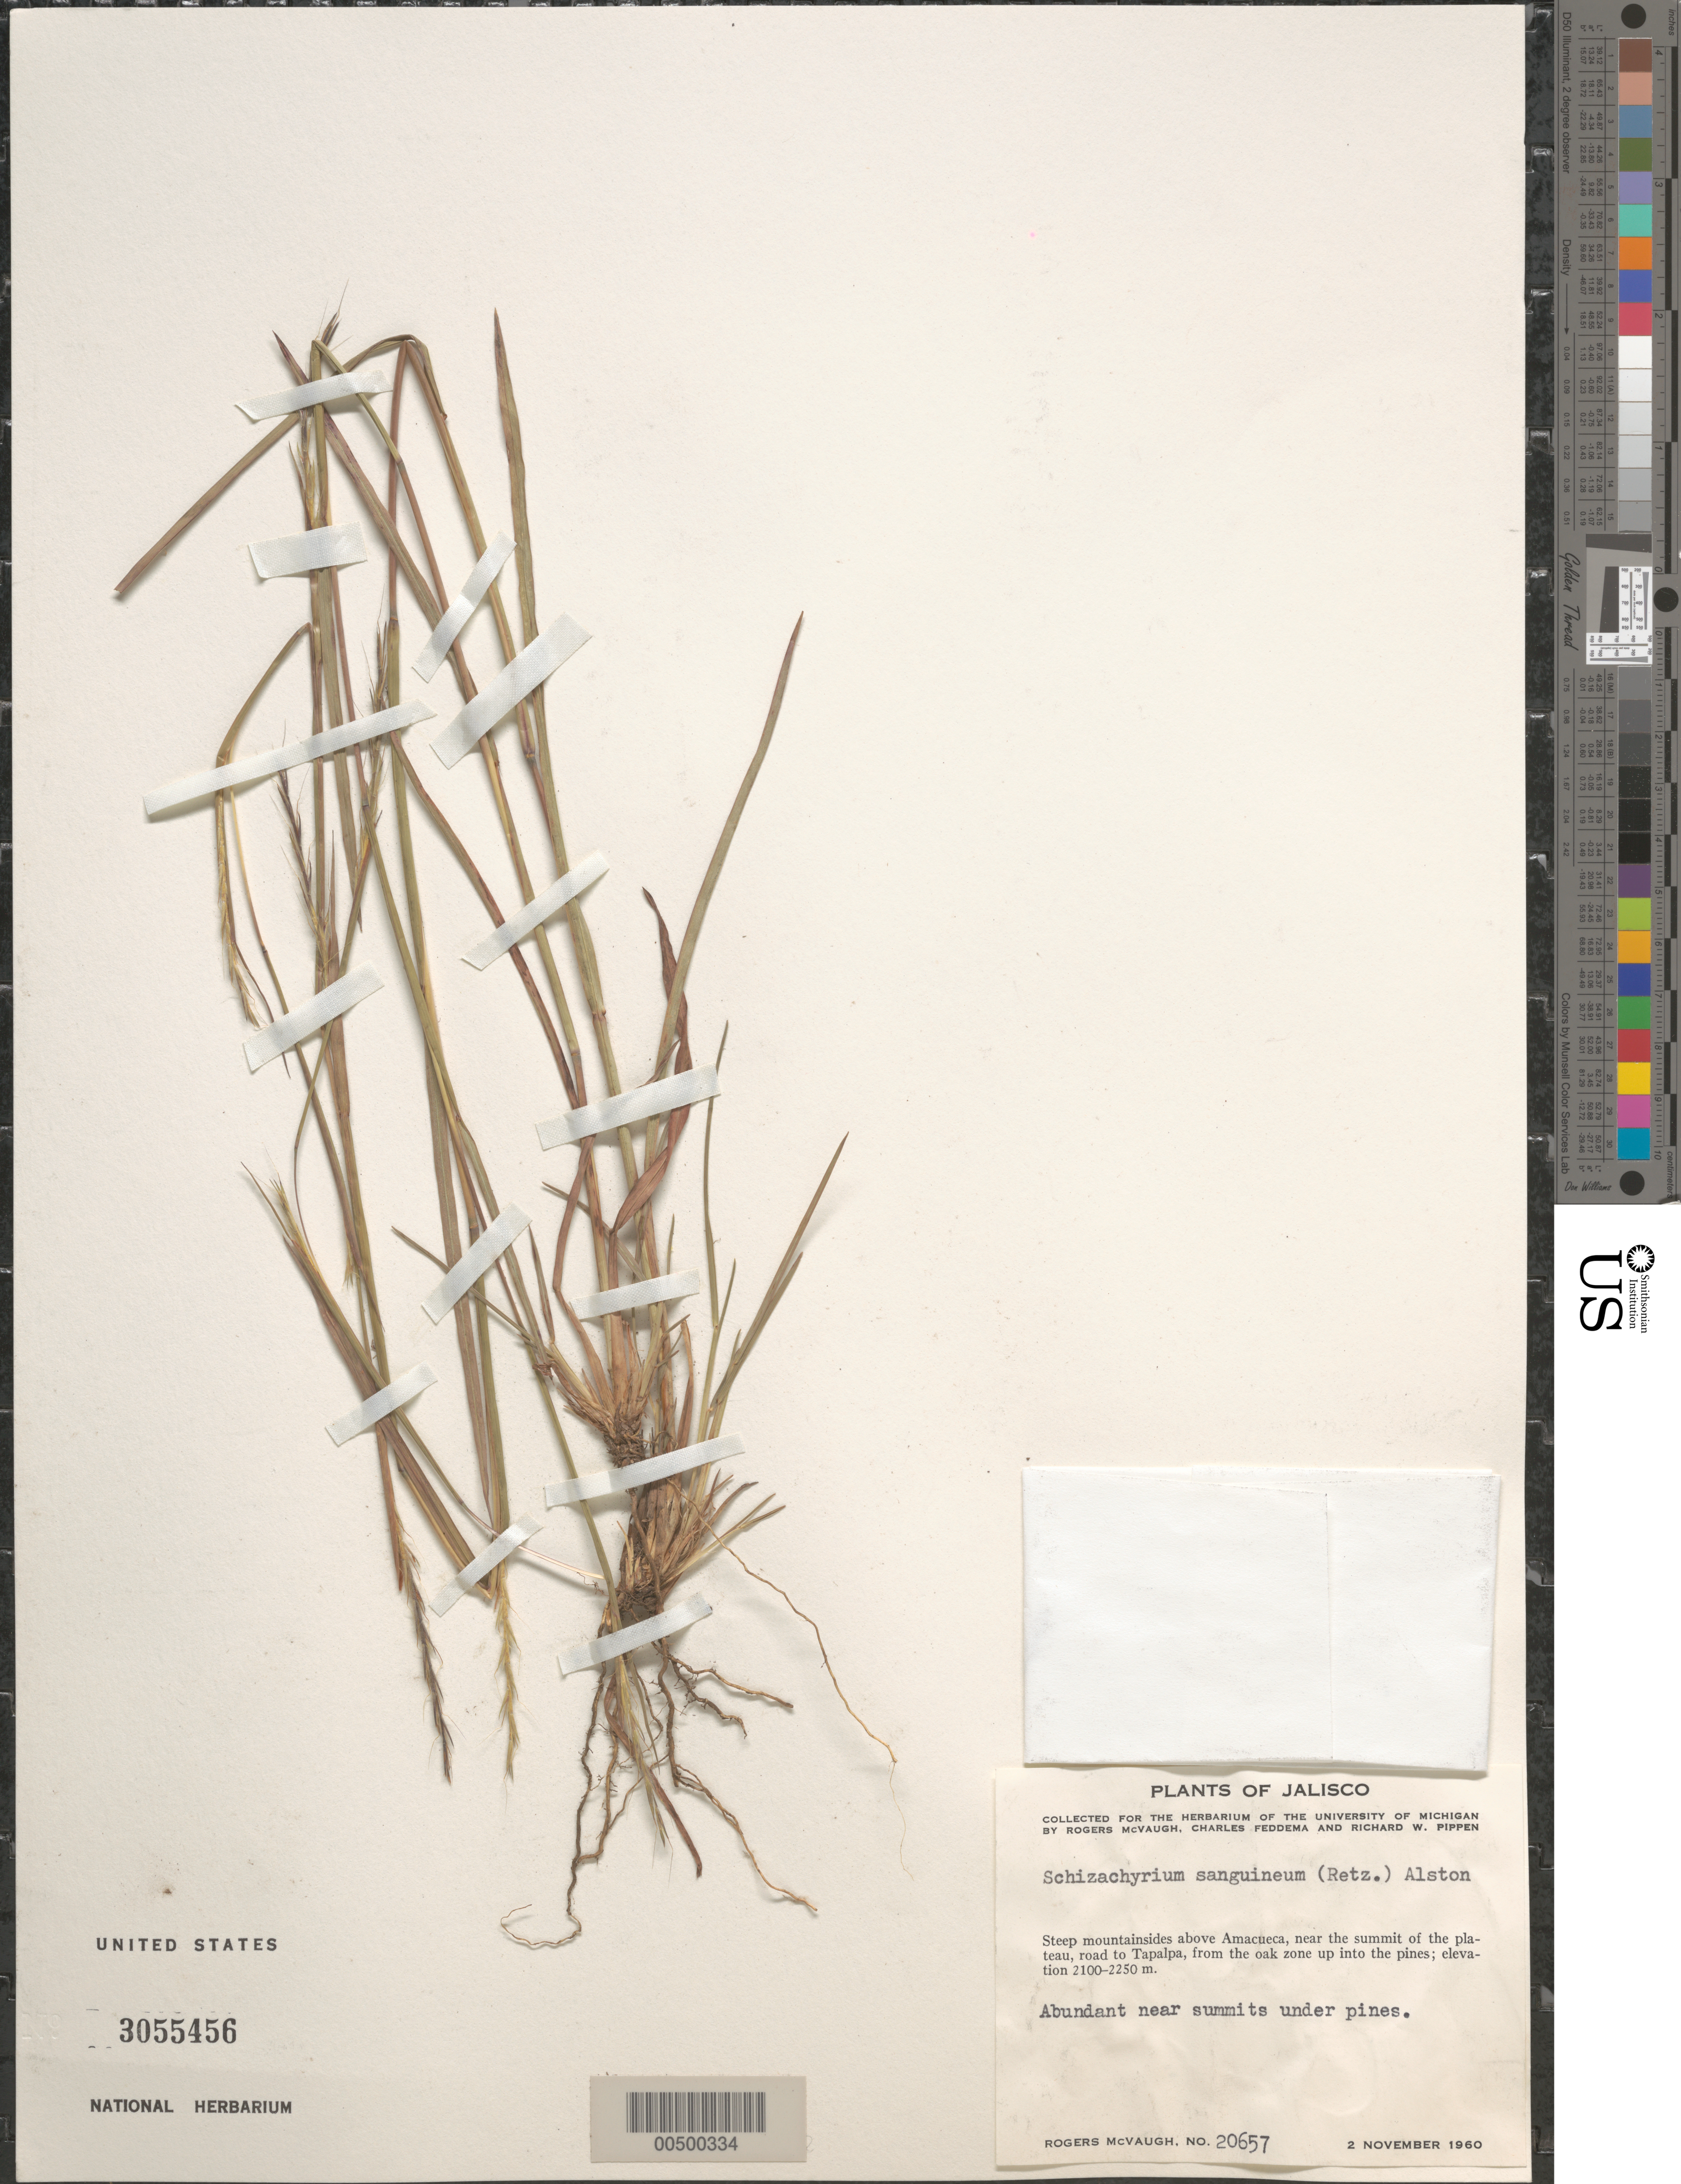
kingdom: Plantae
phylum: Tracheophyta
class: Liliopsida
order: Poales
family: Poaceae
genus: Schizachyrium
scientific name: Schizachyrium sanguineum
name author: (Retz.) Alston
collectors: R. McVaugh, C. Feddema & R. W. Pippen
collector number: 20657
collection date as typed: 2 Nov 1960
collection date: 1960-11-02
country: Mexico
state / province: Jalisco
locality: Above Amacueca, rd to Tapalpa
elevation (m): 2100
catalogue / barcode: US 3055456